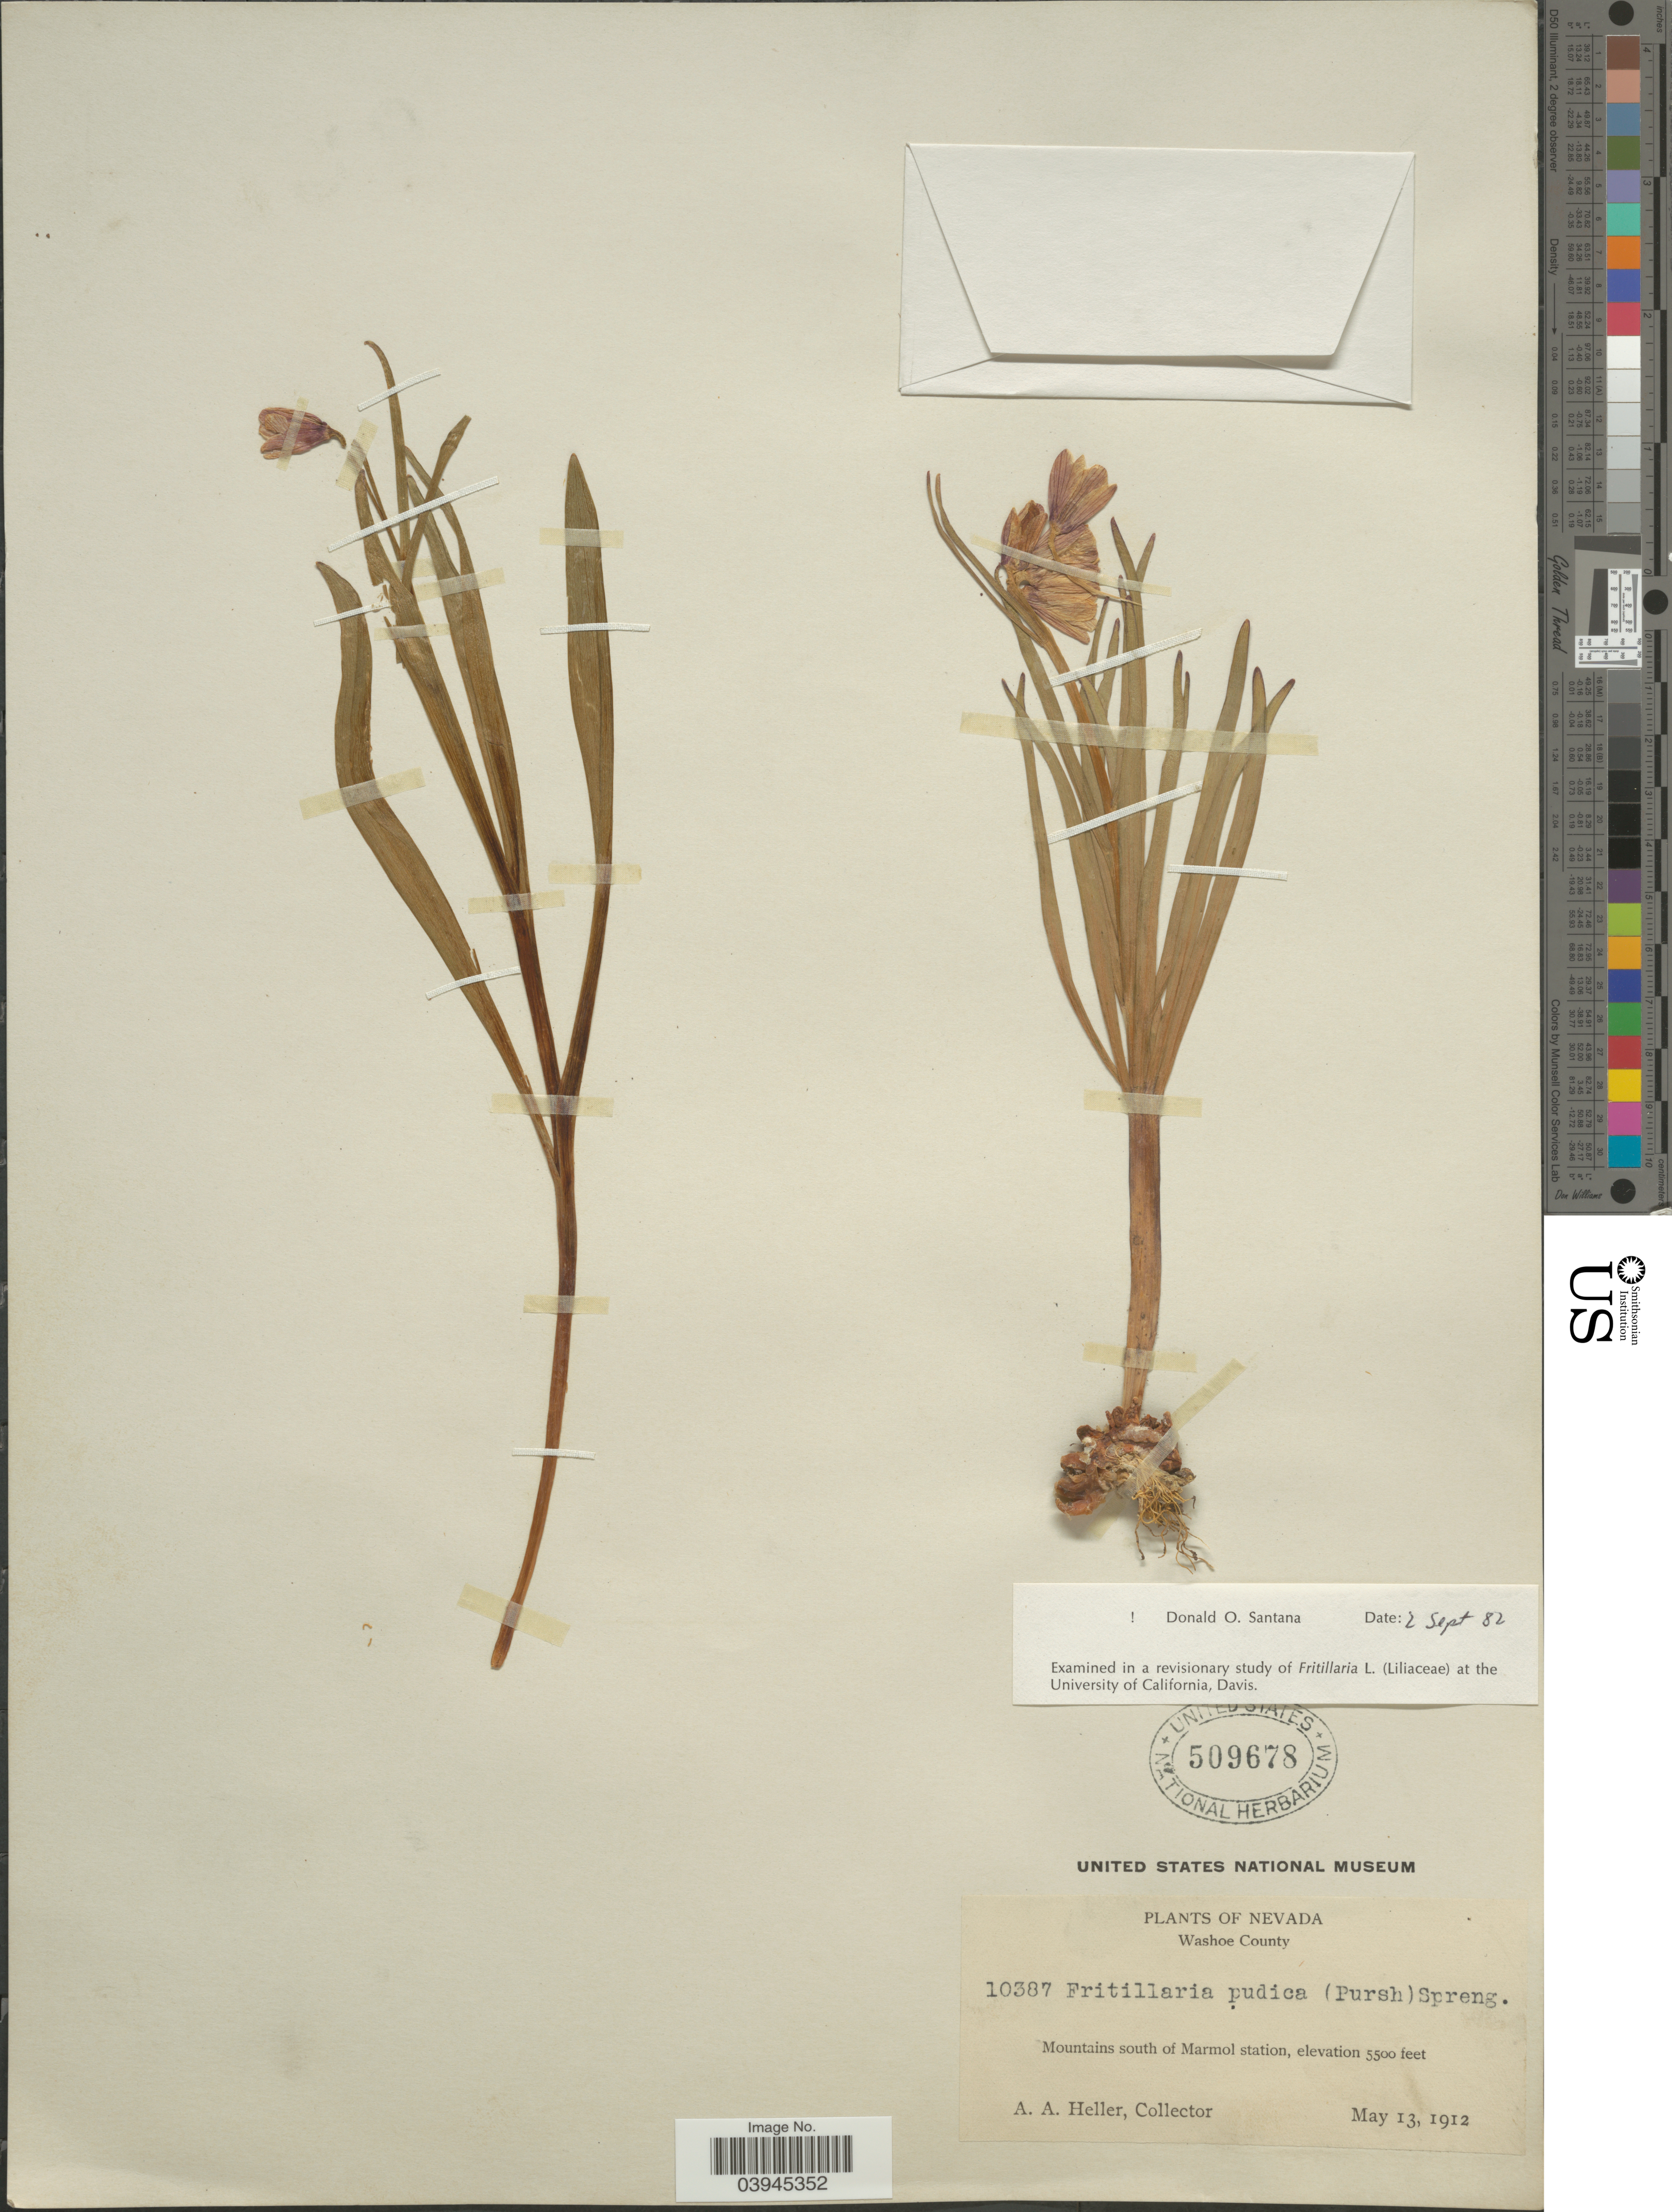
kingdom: Plantae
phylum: Tracheophyta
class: Liliopsida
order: Liliales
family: Liliaceae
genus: Fritillaria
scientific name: Fritillaria pudica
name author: (Pursh) Spreng.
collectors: A. A. Heller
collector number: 10387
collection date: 1912-05-13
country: United States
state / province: Nevada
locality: Washoe County. Mountains south of Marmol station.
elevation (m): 1676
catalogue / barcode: US 509678